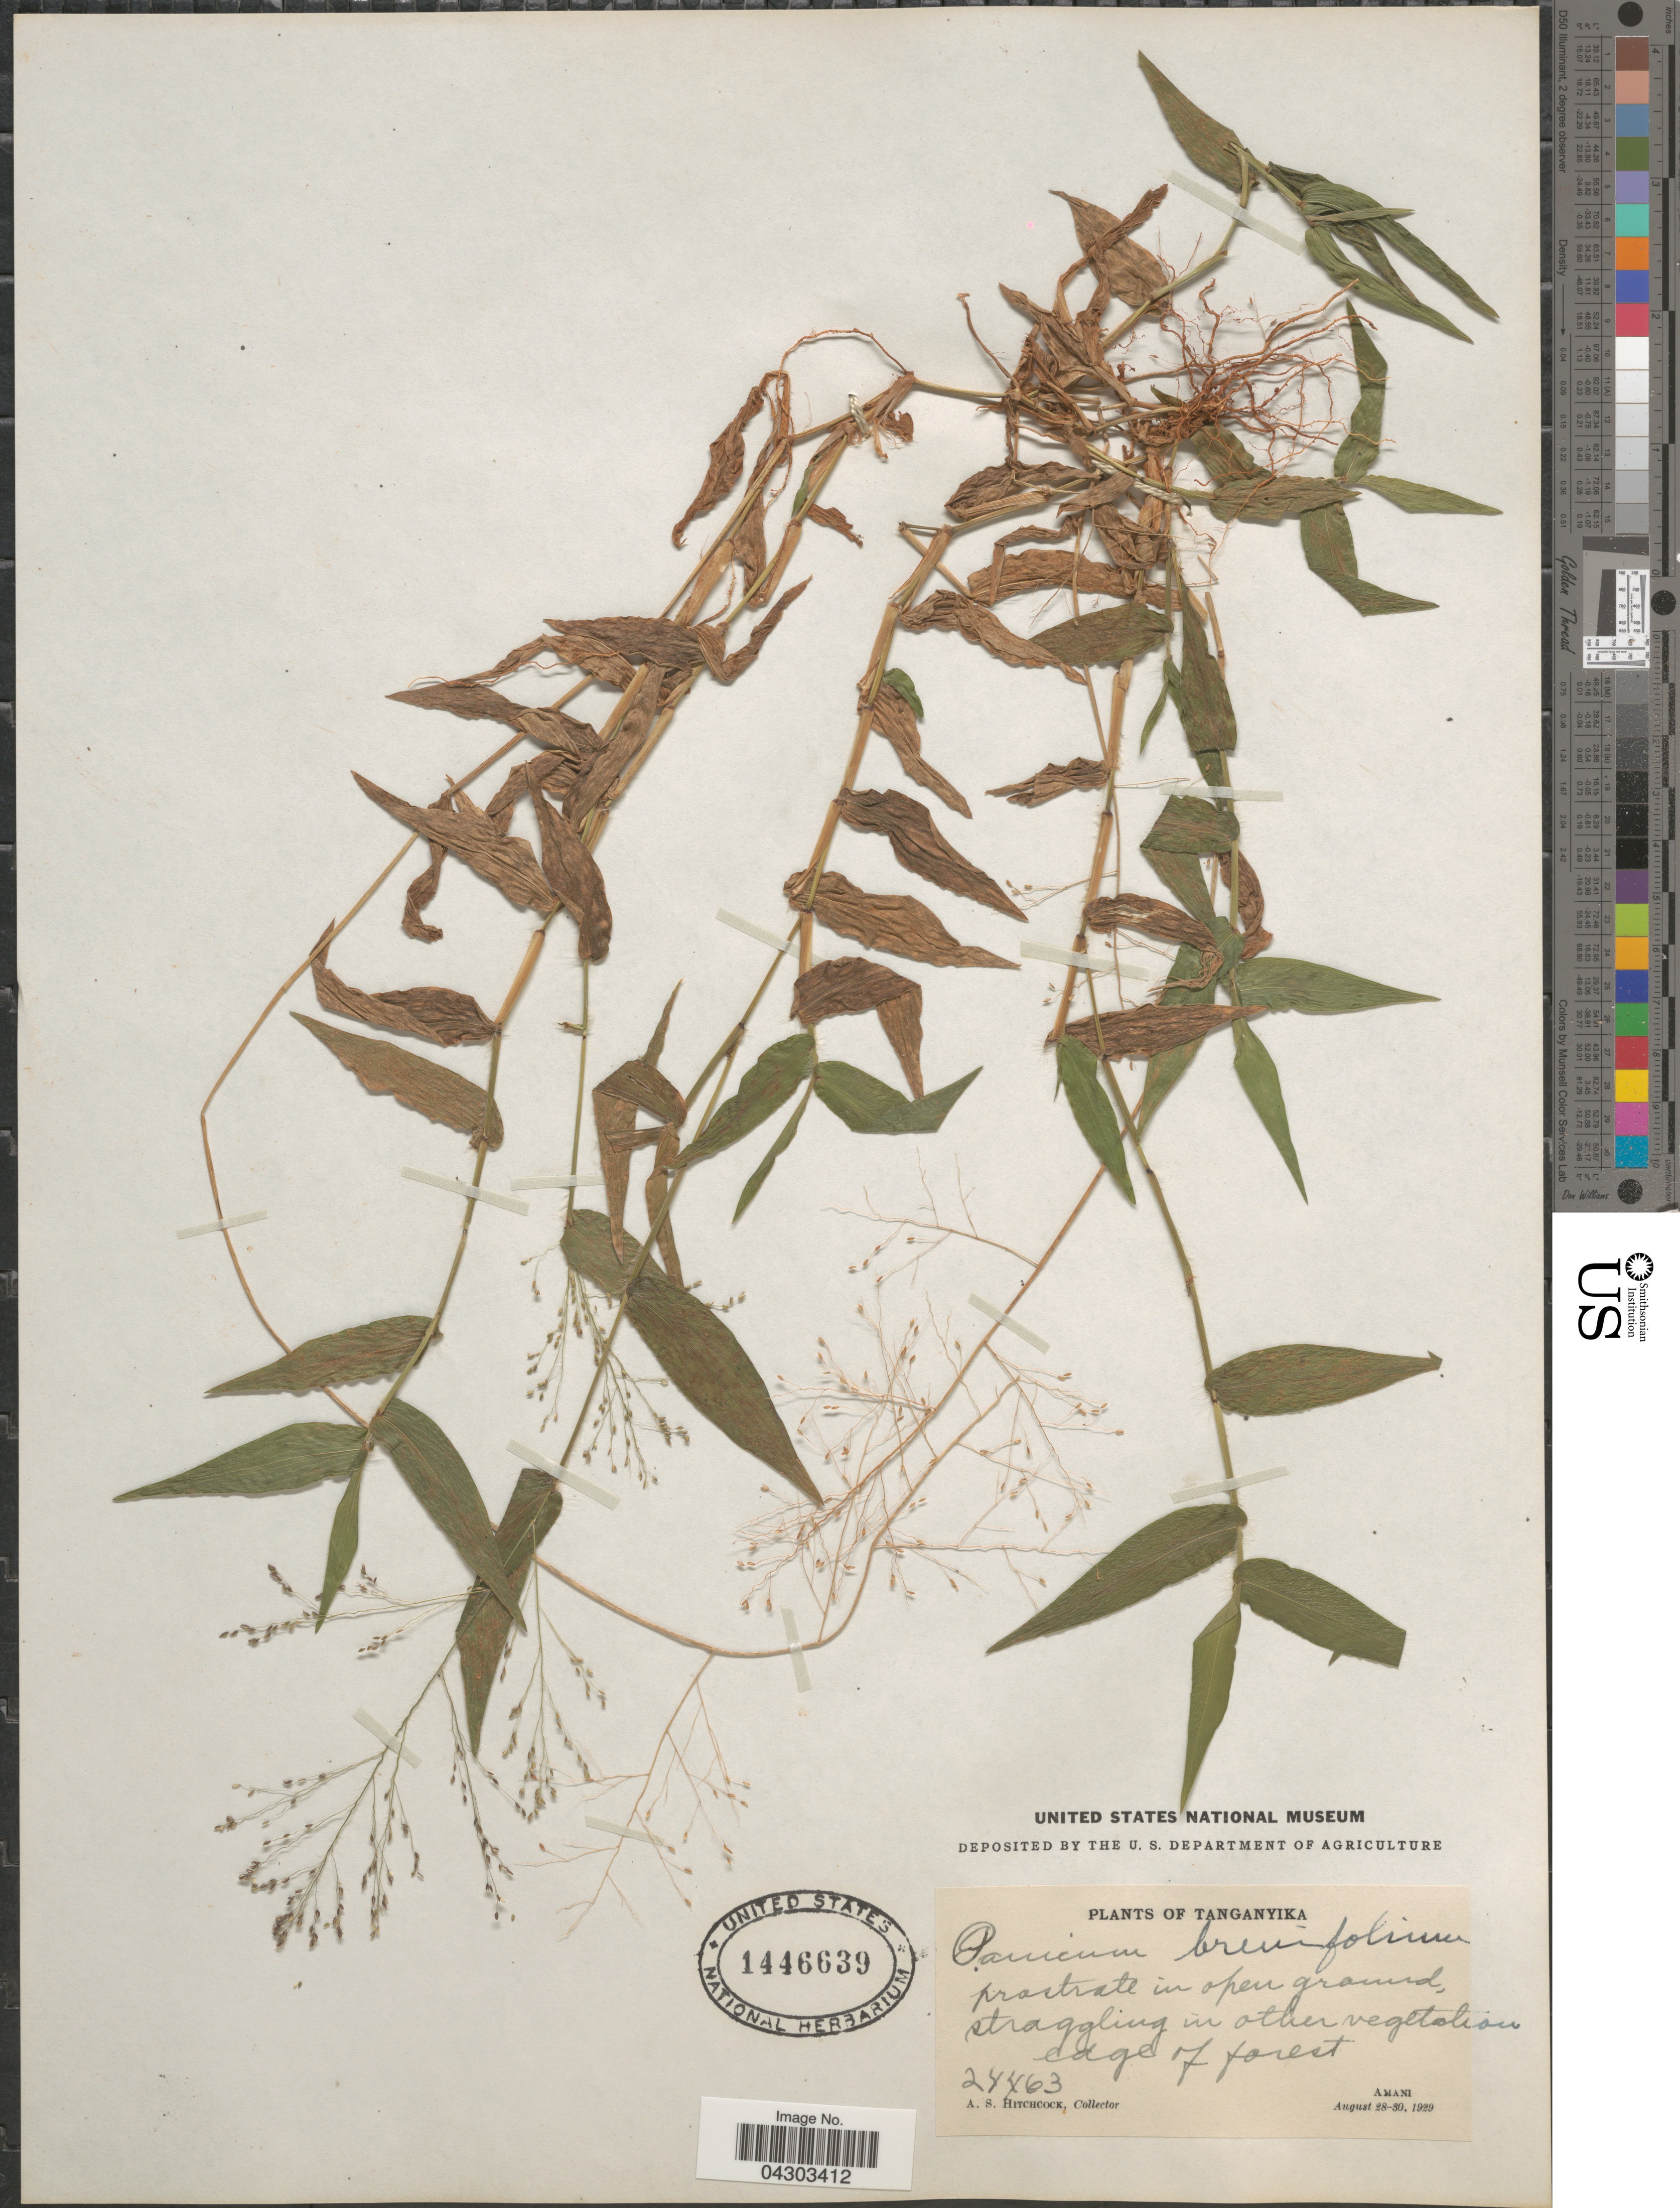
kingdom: Plantae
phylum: Tracheophyta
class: Liliopsida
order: Poales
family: Poaceae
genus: Panicum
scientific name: Panicum brevifolium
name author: L.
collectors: A. S. Hitchcock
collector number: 24463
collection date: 1929-08-28/1929-08-30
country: Tanzania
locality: Tanganyika. Edge of forest. Amani.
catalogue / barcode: US 1446639